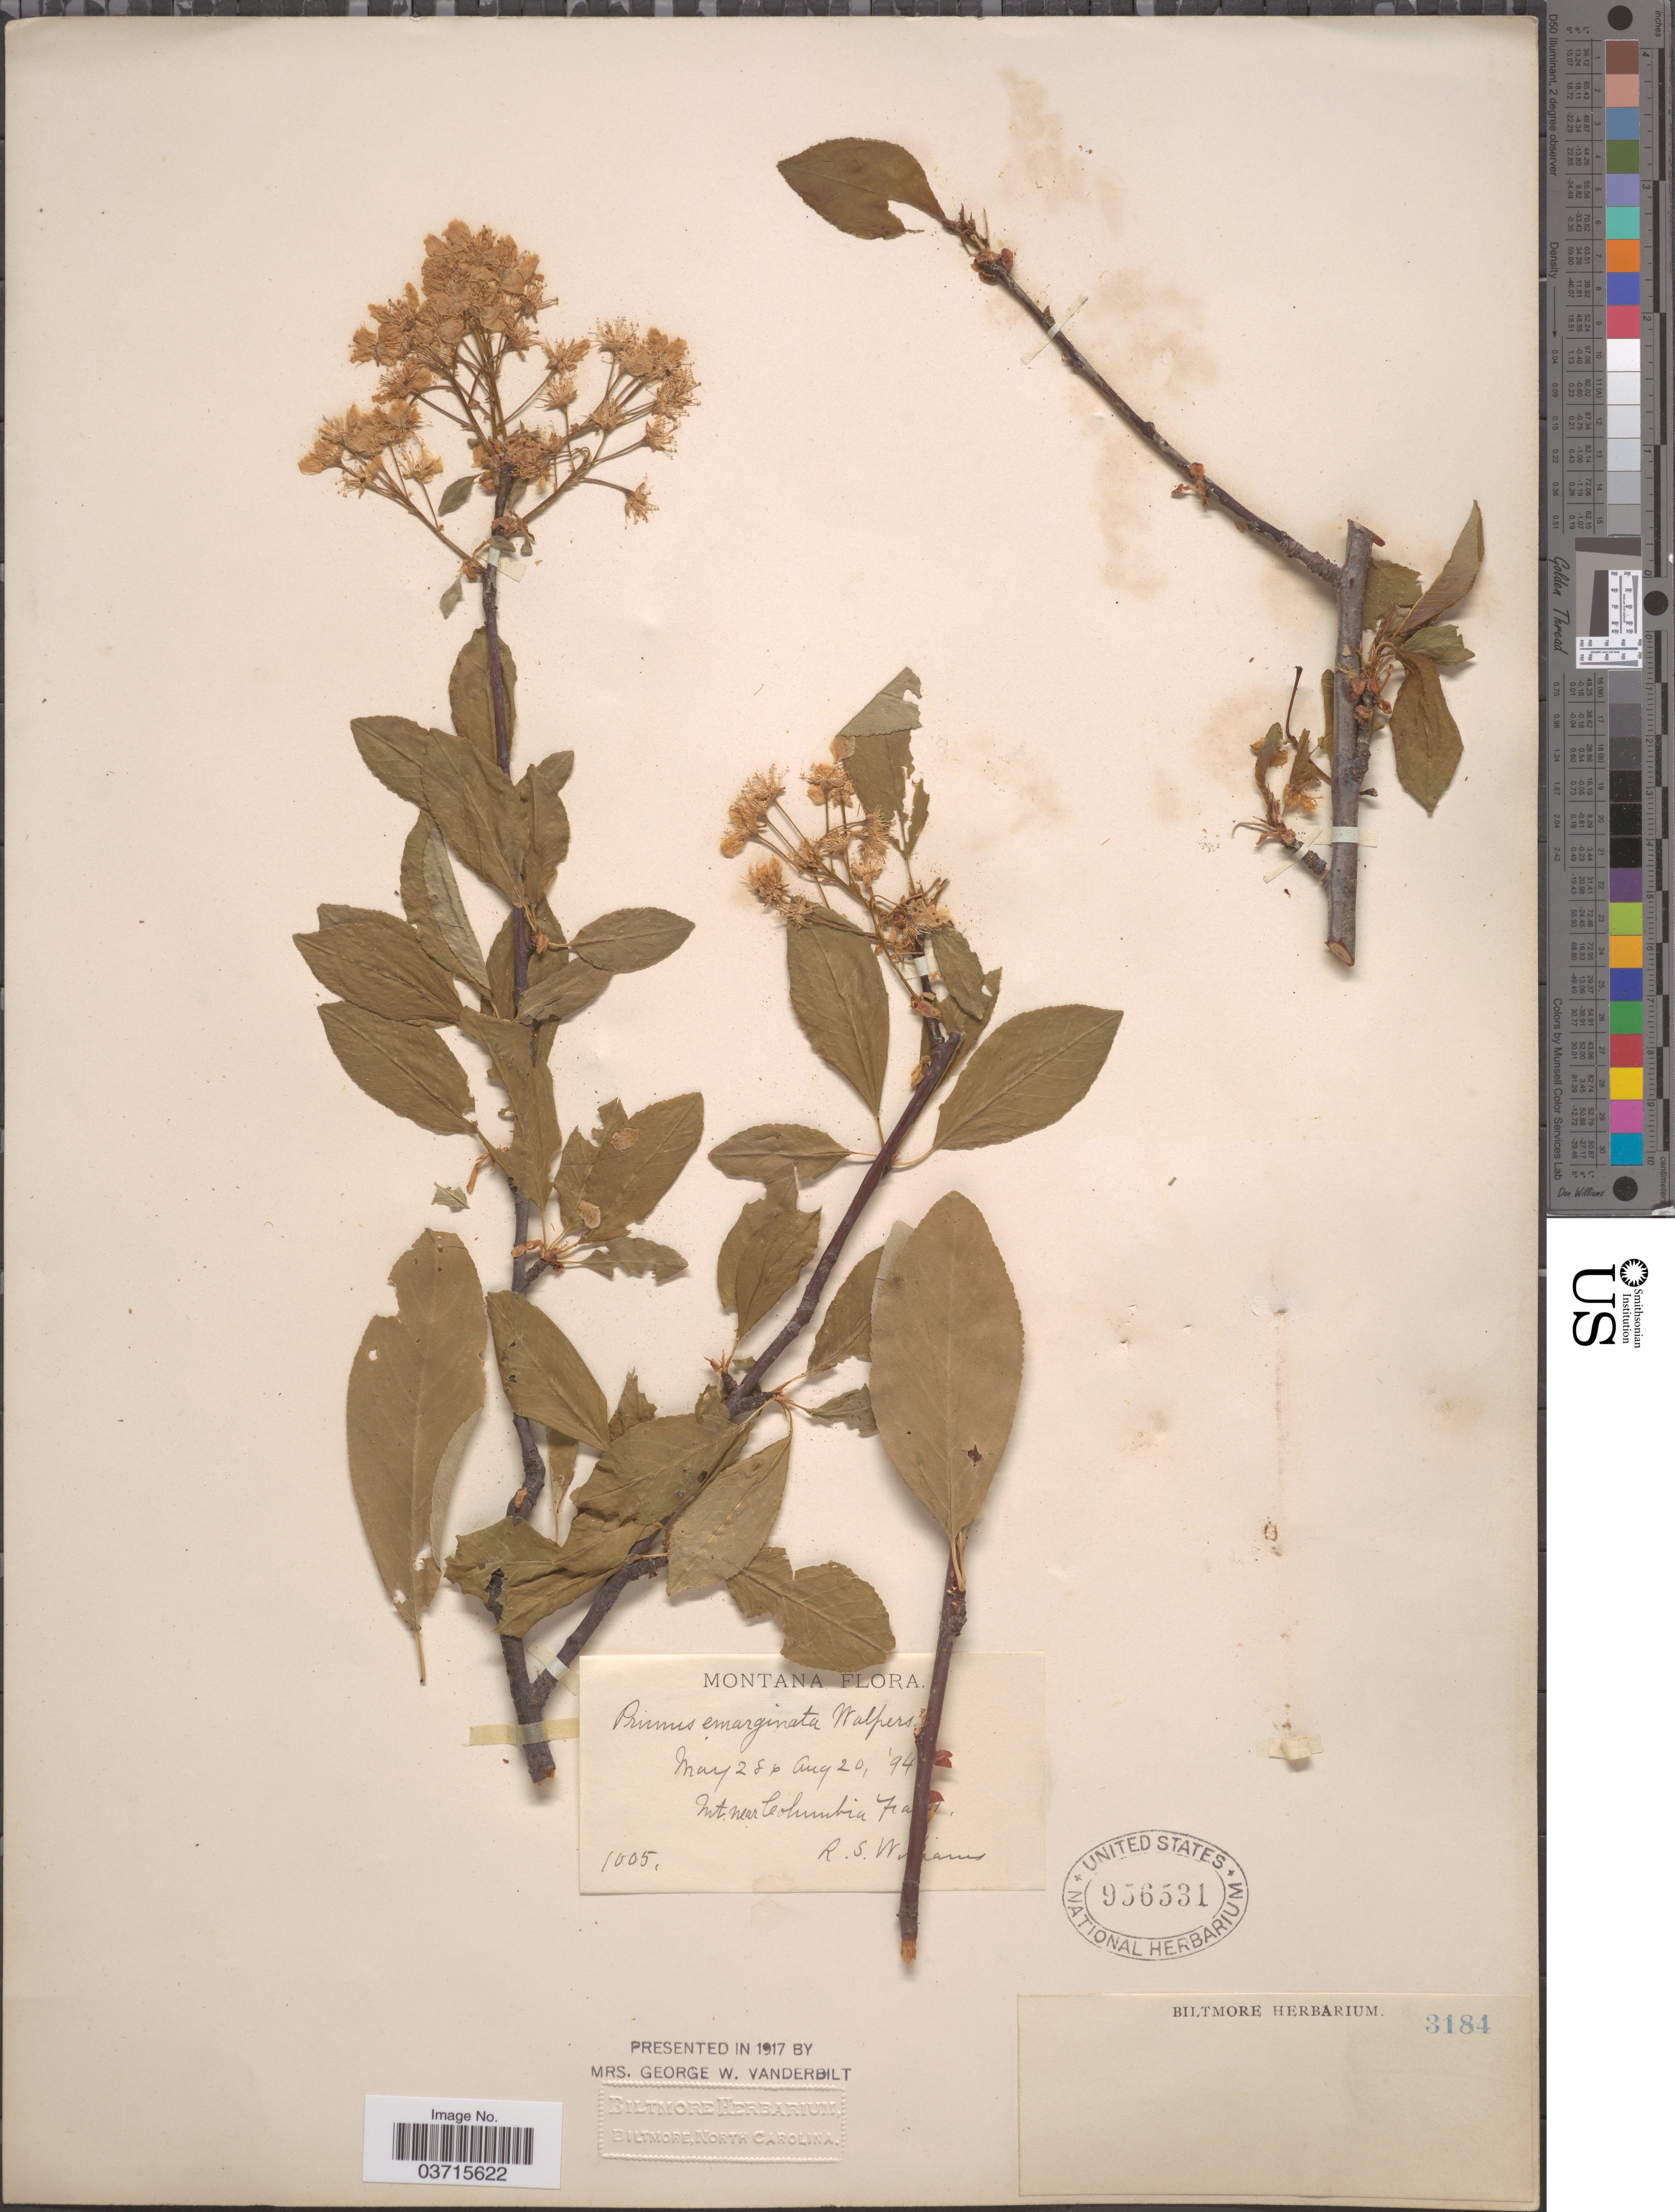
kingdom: Plantae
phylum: Tracheophyta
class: Magnoliopsida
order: Rosales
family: Rosaceae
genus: Prunus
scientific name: Prunus emarginata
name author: (Douglas ex Hook.) Eaton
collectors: R. S. Williams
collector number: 1005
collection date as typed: Transcribed d/m/y: 28/5/94 to 20/8/94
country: United States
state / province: Montana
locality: Mt. near Columbia Falls.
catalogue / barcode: US 956531